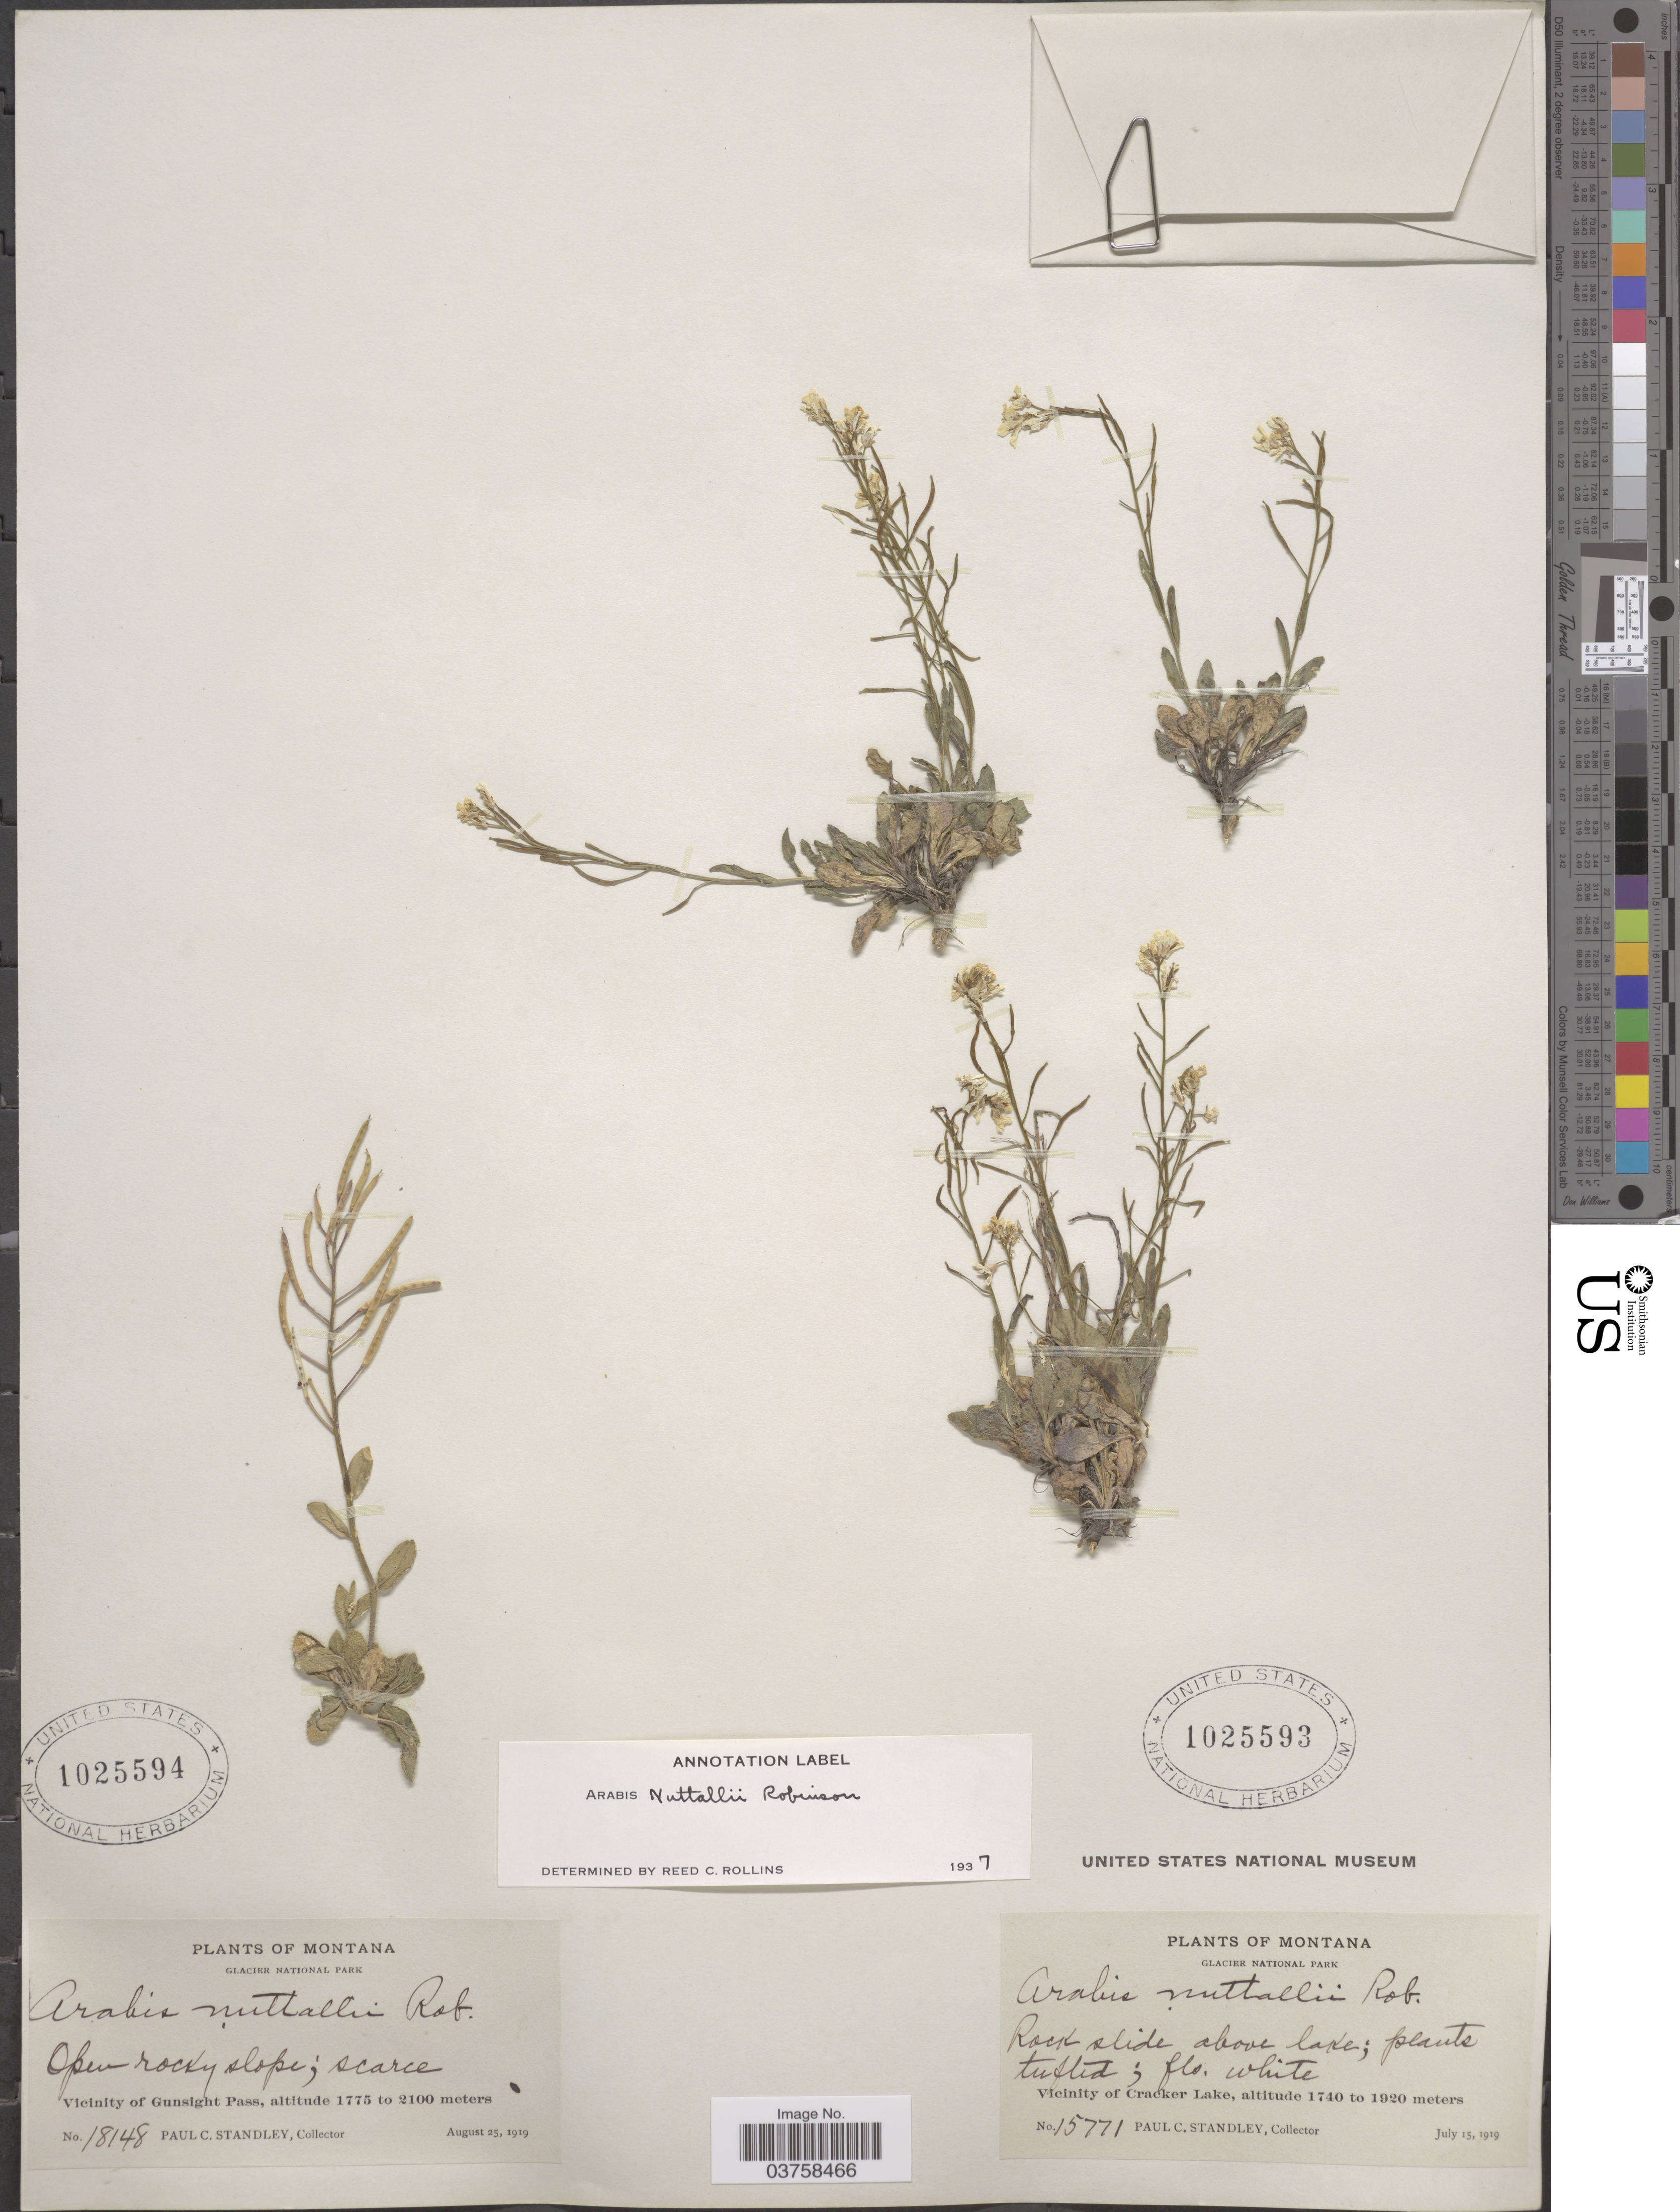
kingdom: Plantae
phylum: Tracheophyta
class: Magnoliopsida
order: Brassicales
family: Brassicaceae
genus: Arabis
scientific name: Arabis nuttallii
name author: B.L. Rob.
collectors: P. C. Standley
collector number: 15771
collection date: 1919-07-15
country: United States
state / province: Montana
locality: Glacier National Park. Rock slide above lake. Vicinity of Cracker Lake.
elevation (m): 1740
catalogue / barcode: US 1025593-2